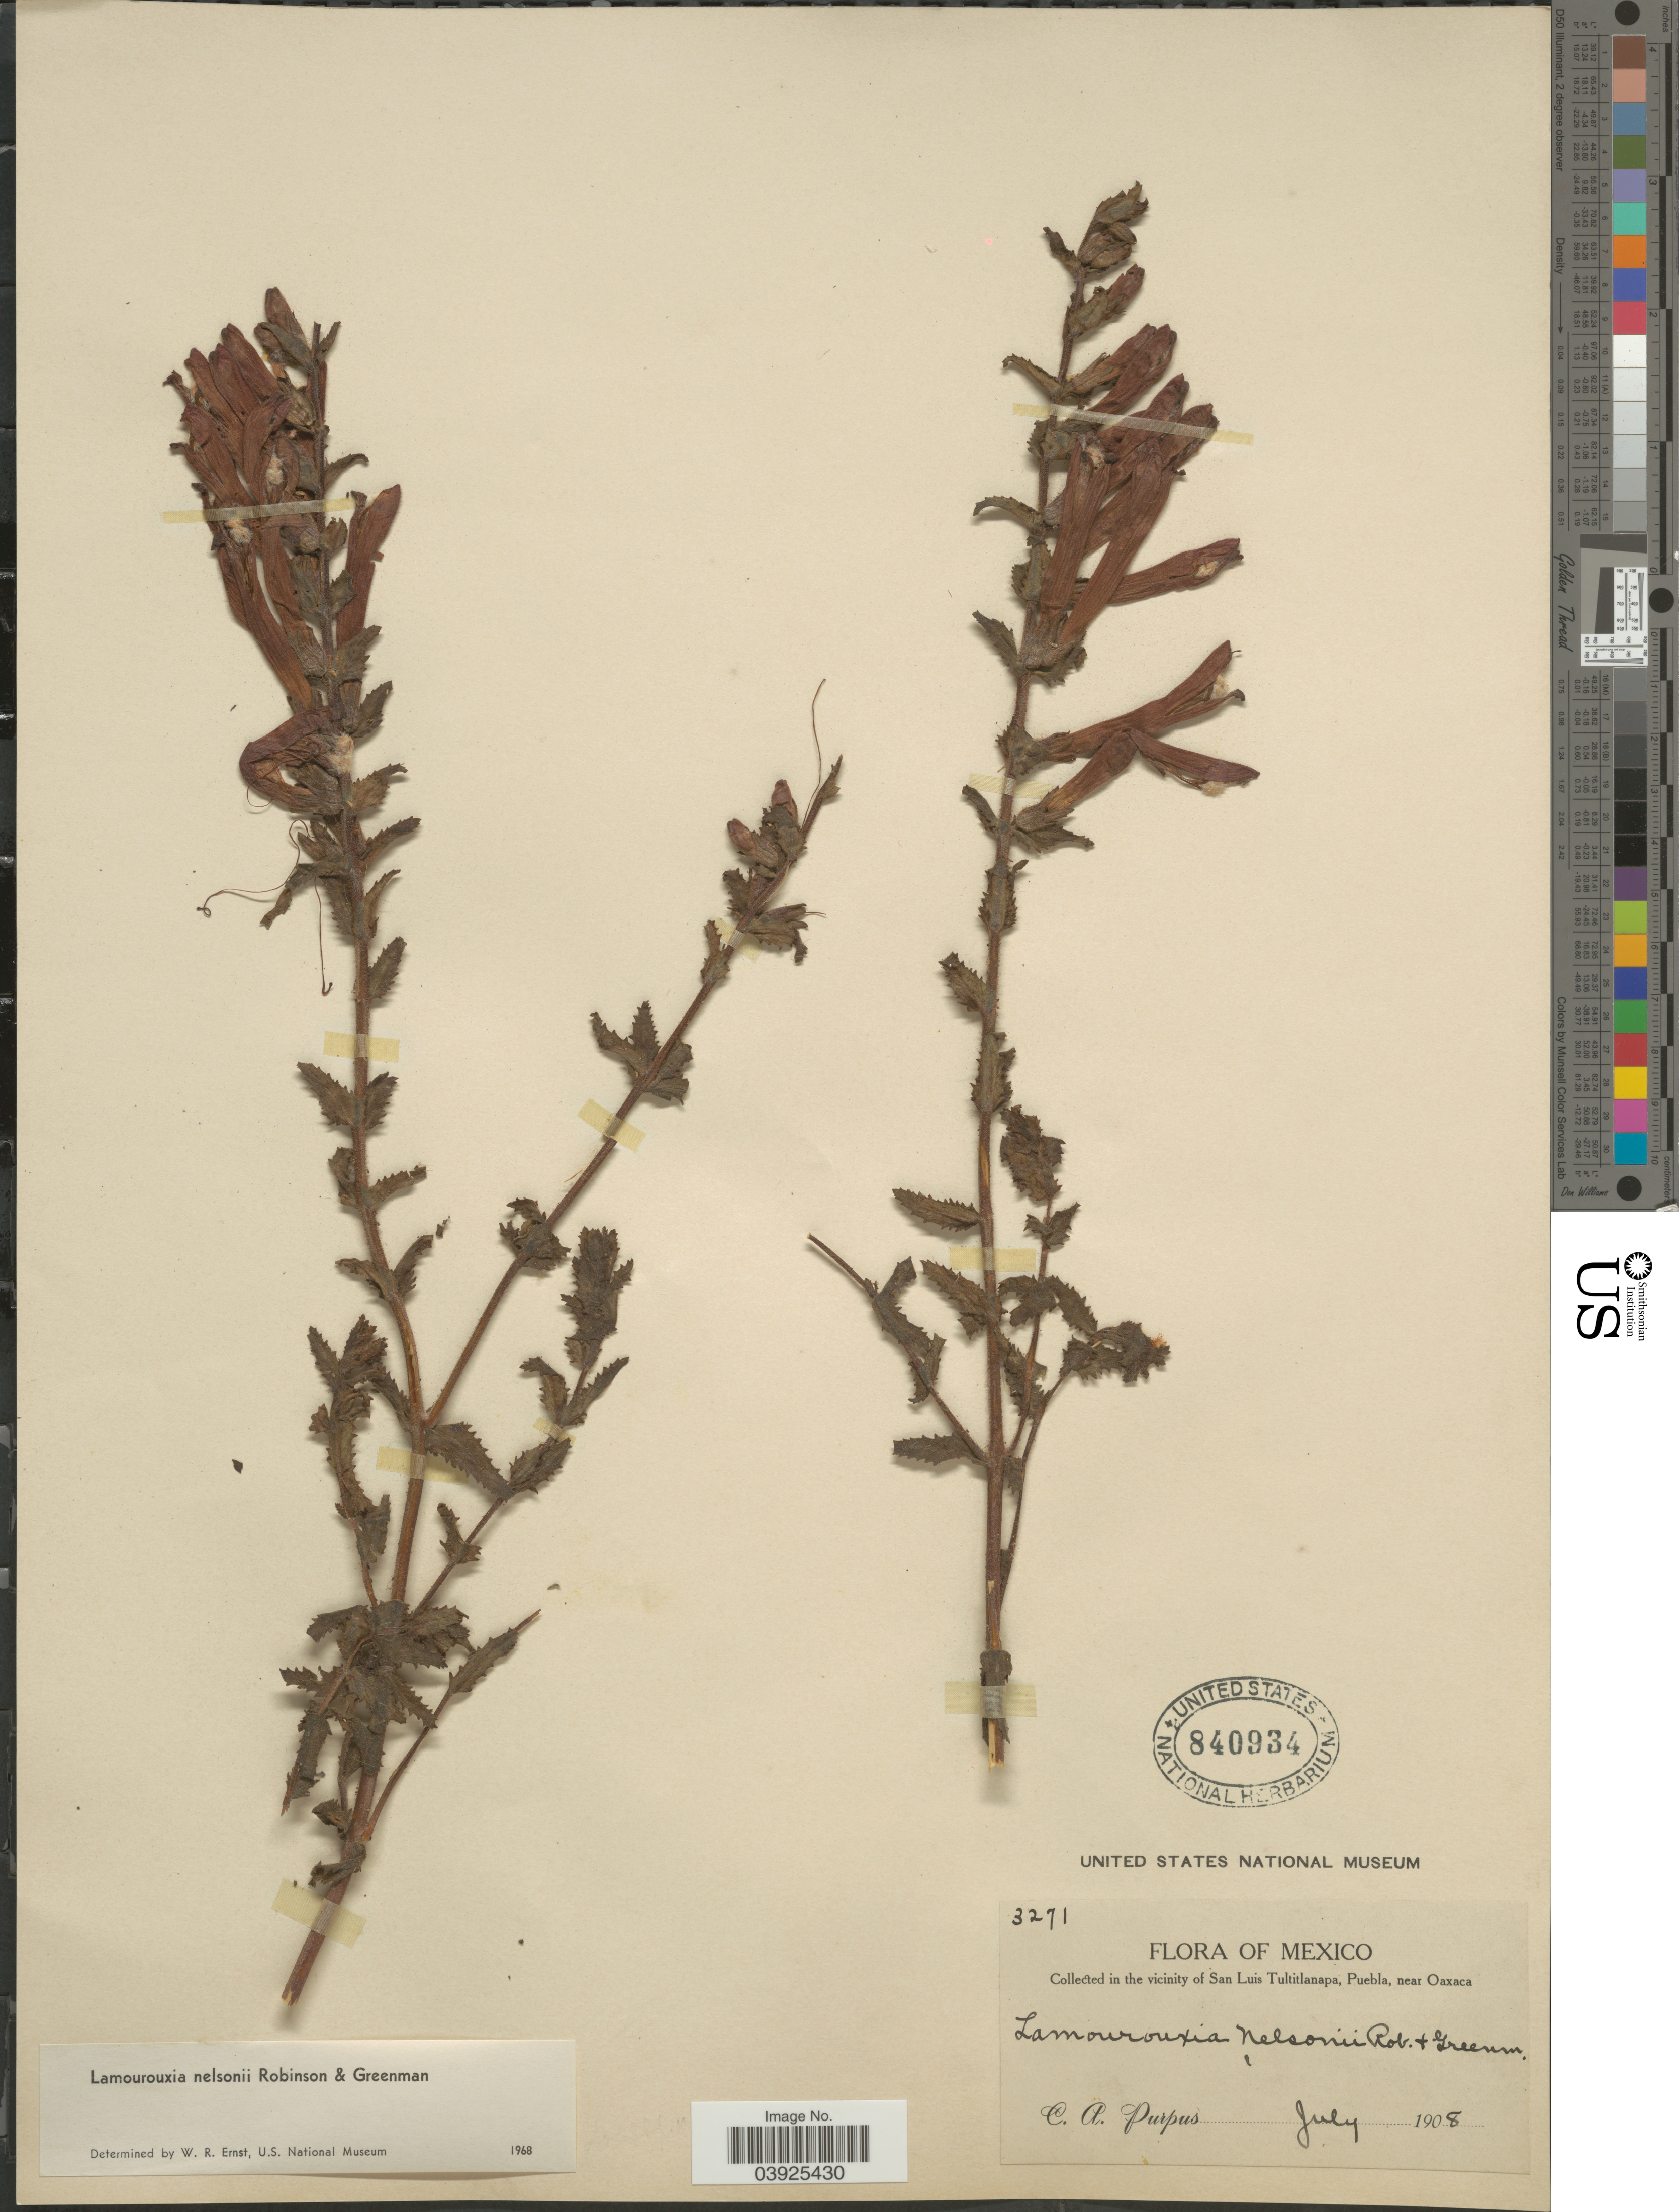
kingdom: Plantae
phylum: Tracheophyta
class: Magnoliopsida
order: Lamiales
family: Orobanchaceae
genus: Lamourouxia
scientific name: Lamourouxia nelsonii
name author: B.L. Rob. & Greenm.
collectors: C. A. Purpus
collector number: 3271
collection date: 1908-07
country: Mexico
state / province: Puebla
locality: In the vicinity of San Luis Tultitlanapa, near Oaxaca.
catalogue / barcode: US 840934